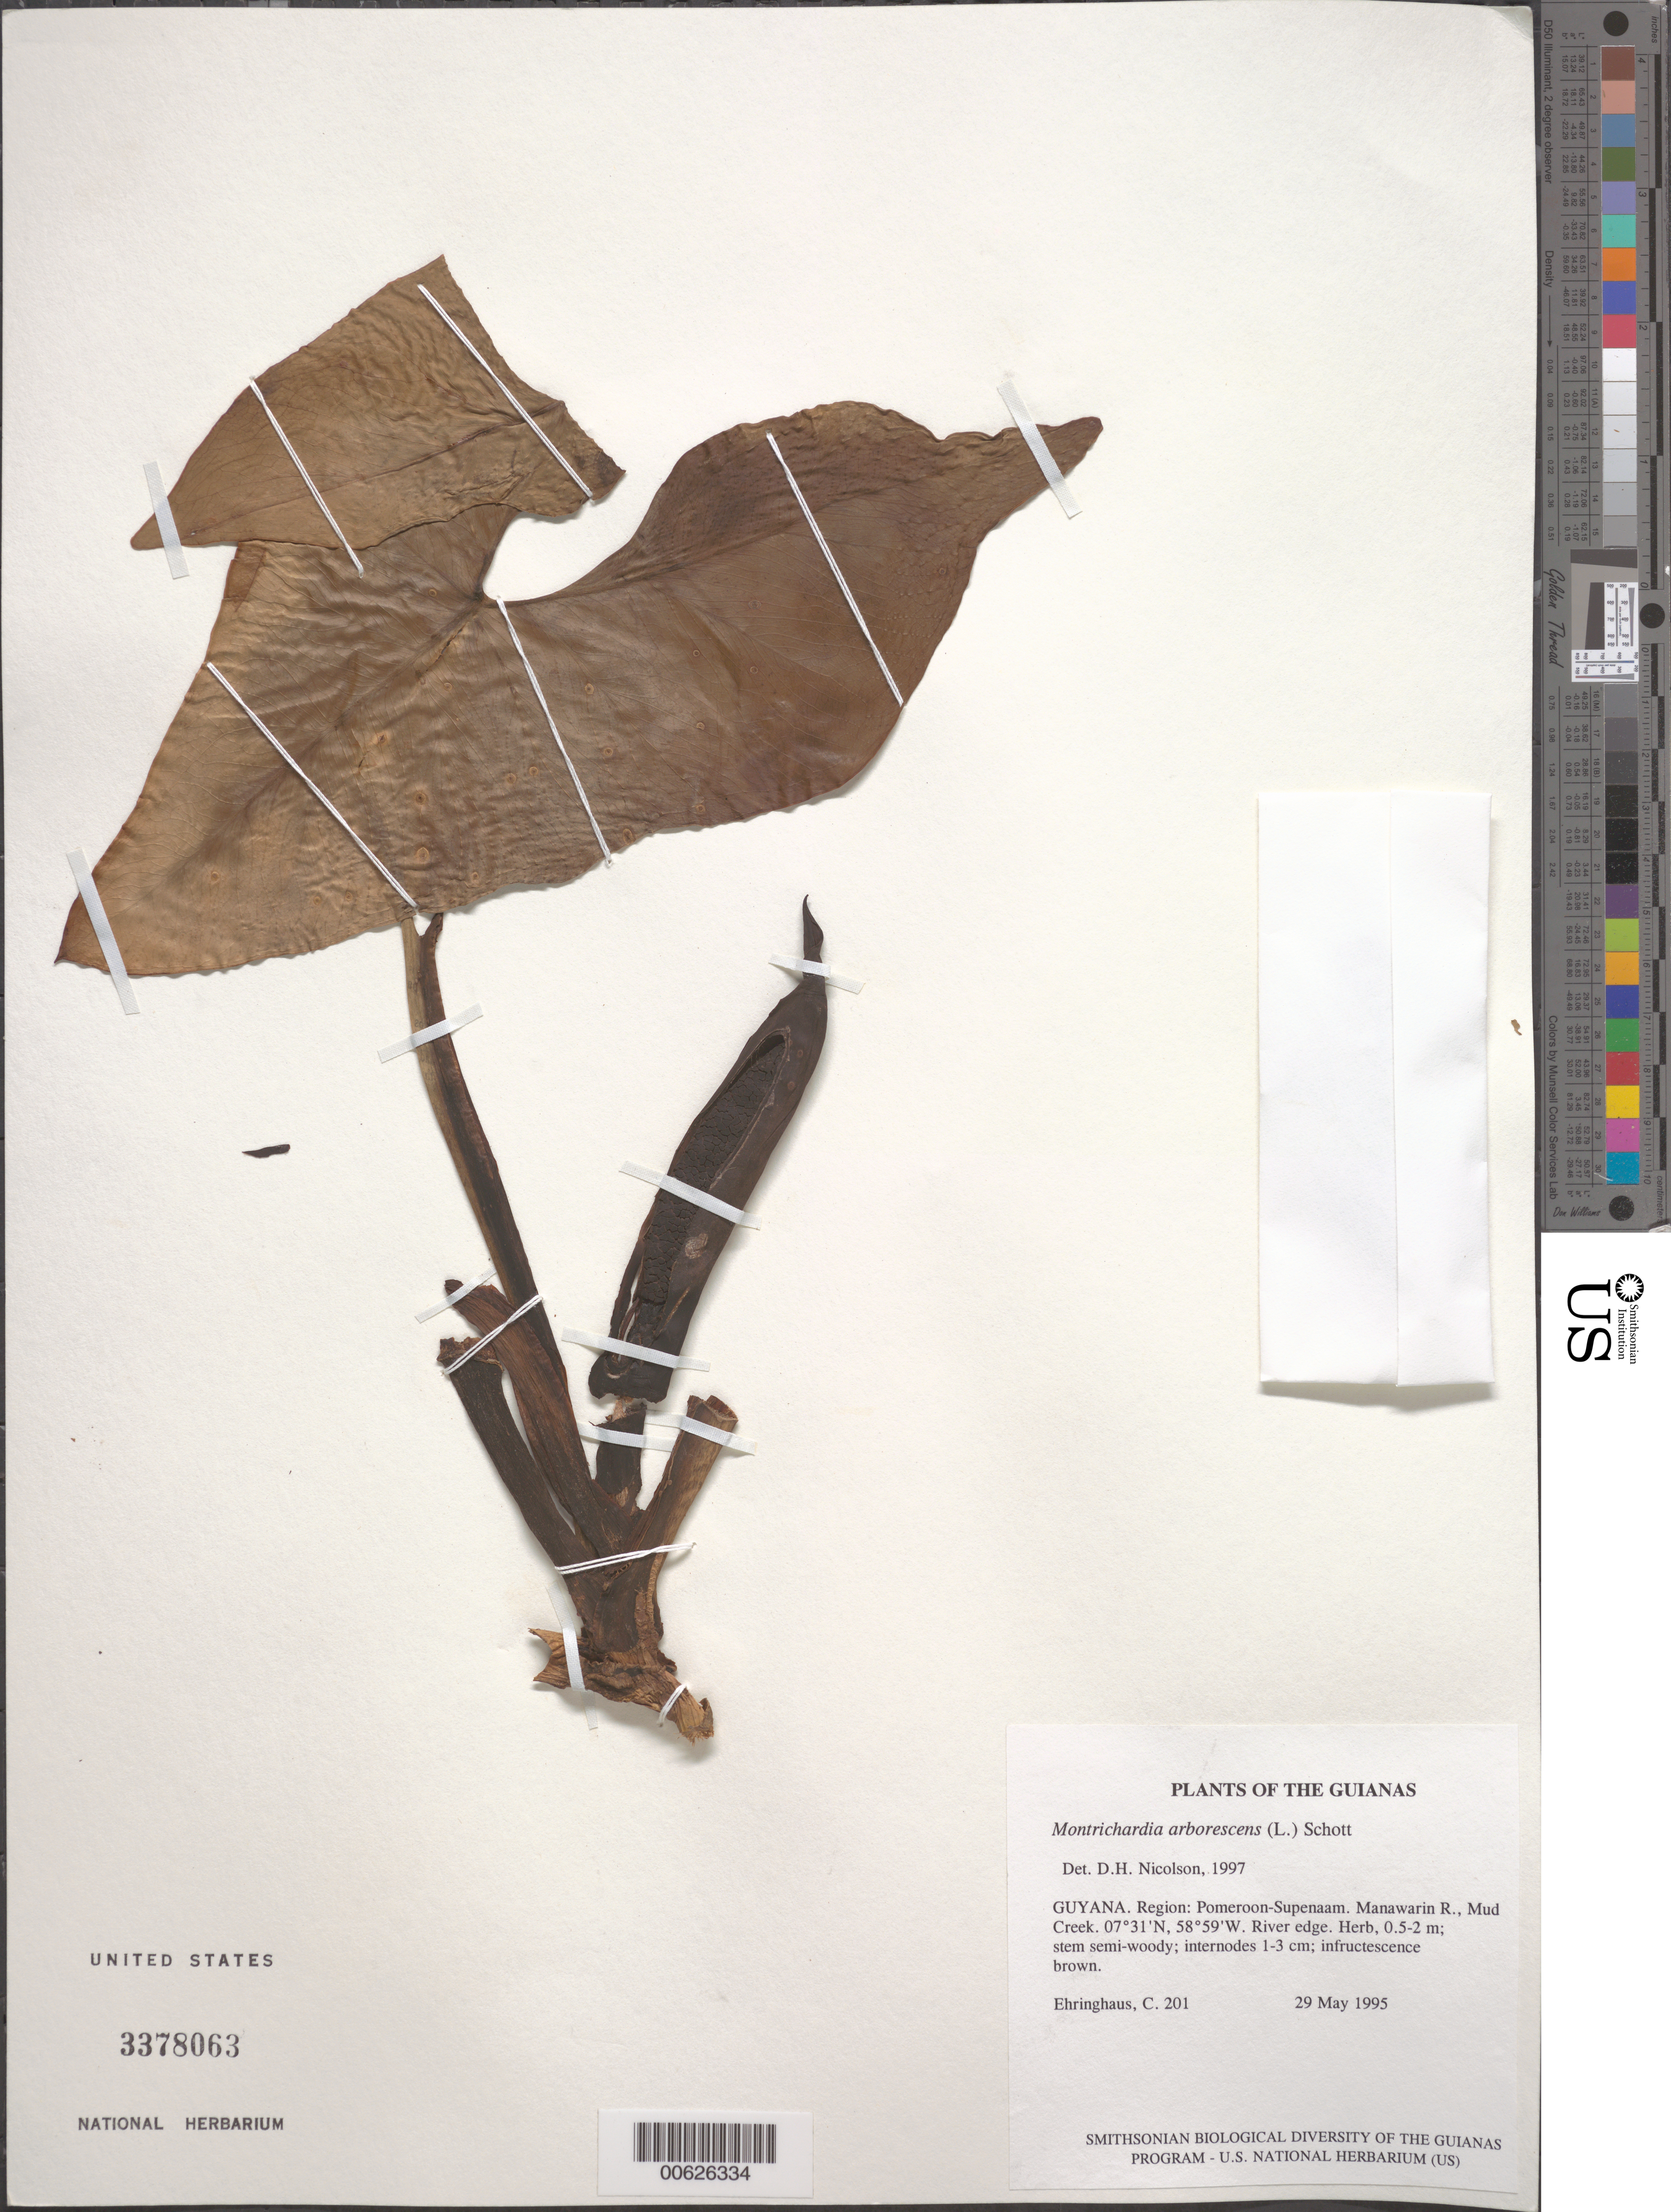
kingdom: Plantae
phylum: Tracheophyta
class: Liliopsida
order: Alismatales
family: Araceae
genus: Montrichardia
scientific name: Montrichardia arborescens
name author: (L.) Schott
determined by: Nicolson, Dan H.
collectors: C. Ehringhaus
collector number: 201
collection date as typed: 29 May 1995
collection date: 1995-05-29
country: Guyana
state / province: Pomeroon-Supenaam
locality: Manawarin R., Mud Creek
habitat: River edge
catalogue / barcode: US 3378063